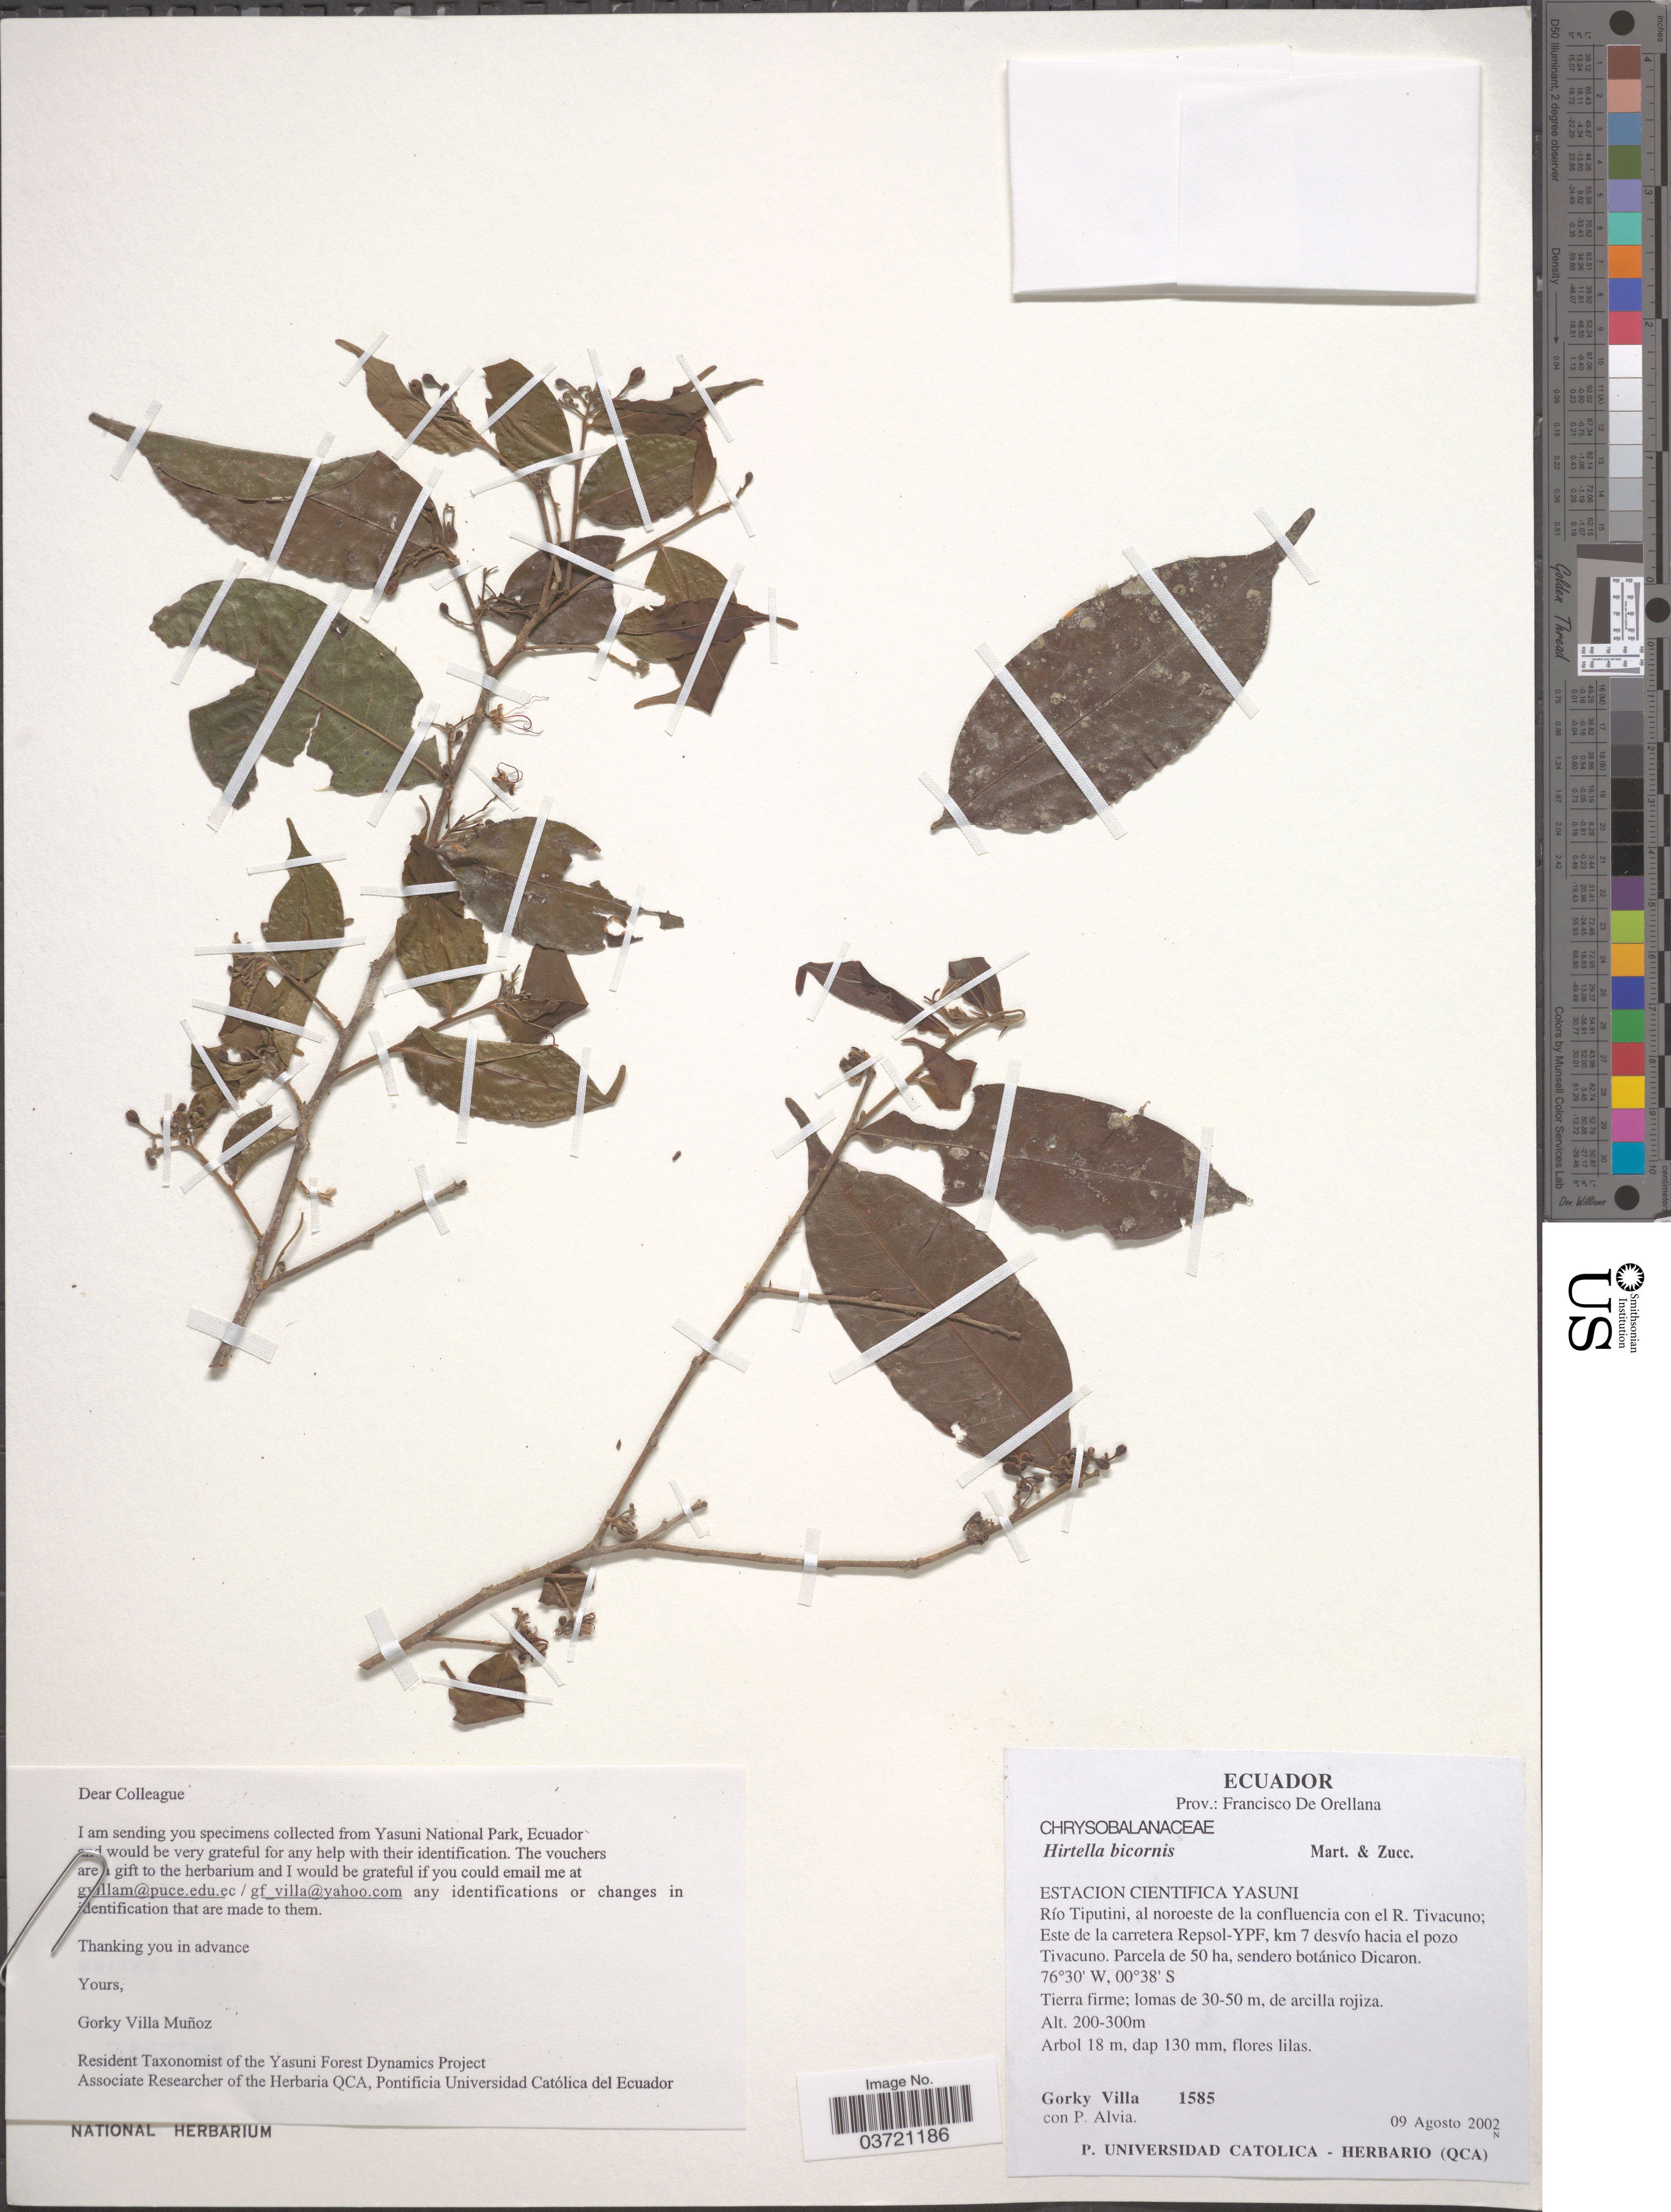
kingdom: Plantae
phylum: Tracheophyta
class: Magnoliopsida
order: Malpighiales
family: Chrysobalanaceae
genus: Hirtella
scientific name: Hirtella bicornis var. bicornis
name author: Mart. & Zucc.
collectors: G. Villa & P. Alvia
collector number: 1585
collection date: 2002-08-09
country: Ecuador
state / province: Orellana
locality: Prov.: Francisco De Orellana. Estacion Cientifica Yasuni. Río Tiputini, al noroeste de la confluencia con el R. Tivacuno; Este de la carretera Repsol-YPF, km 7 desvío hacia el pozo Tivacuno. Parcela de 50 ha, sendero botánico Dicaron.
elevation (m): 200